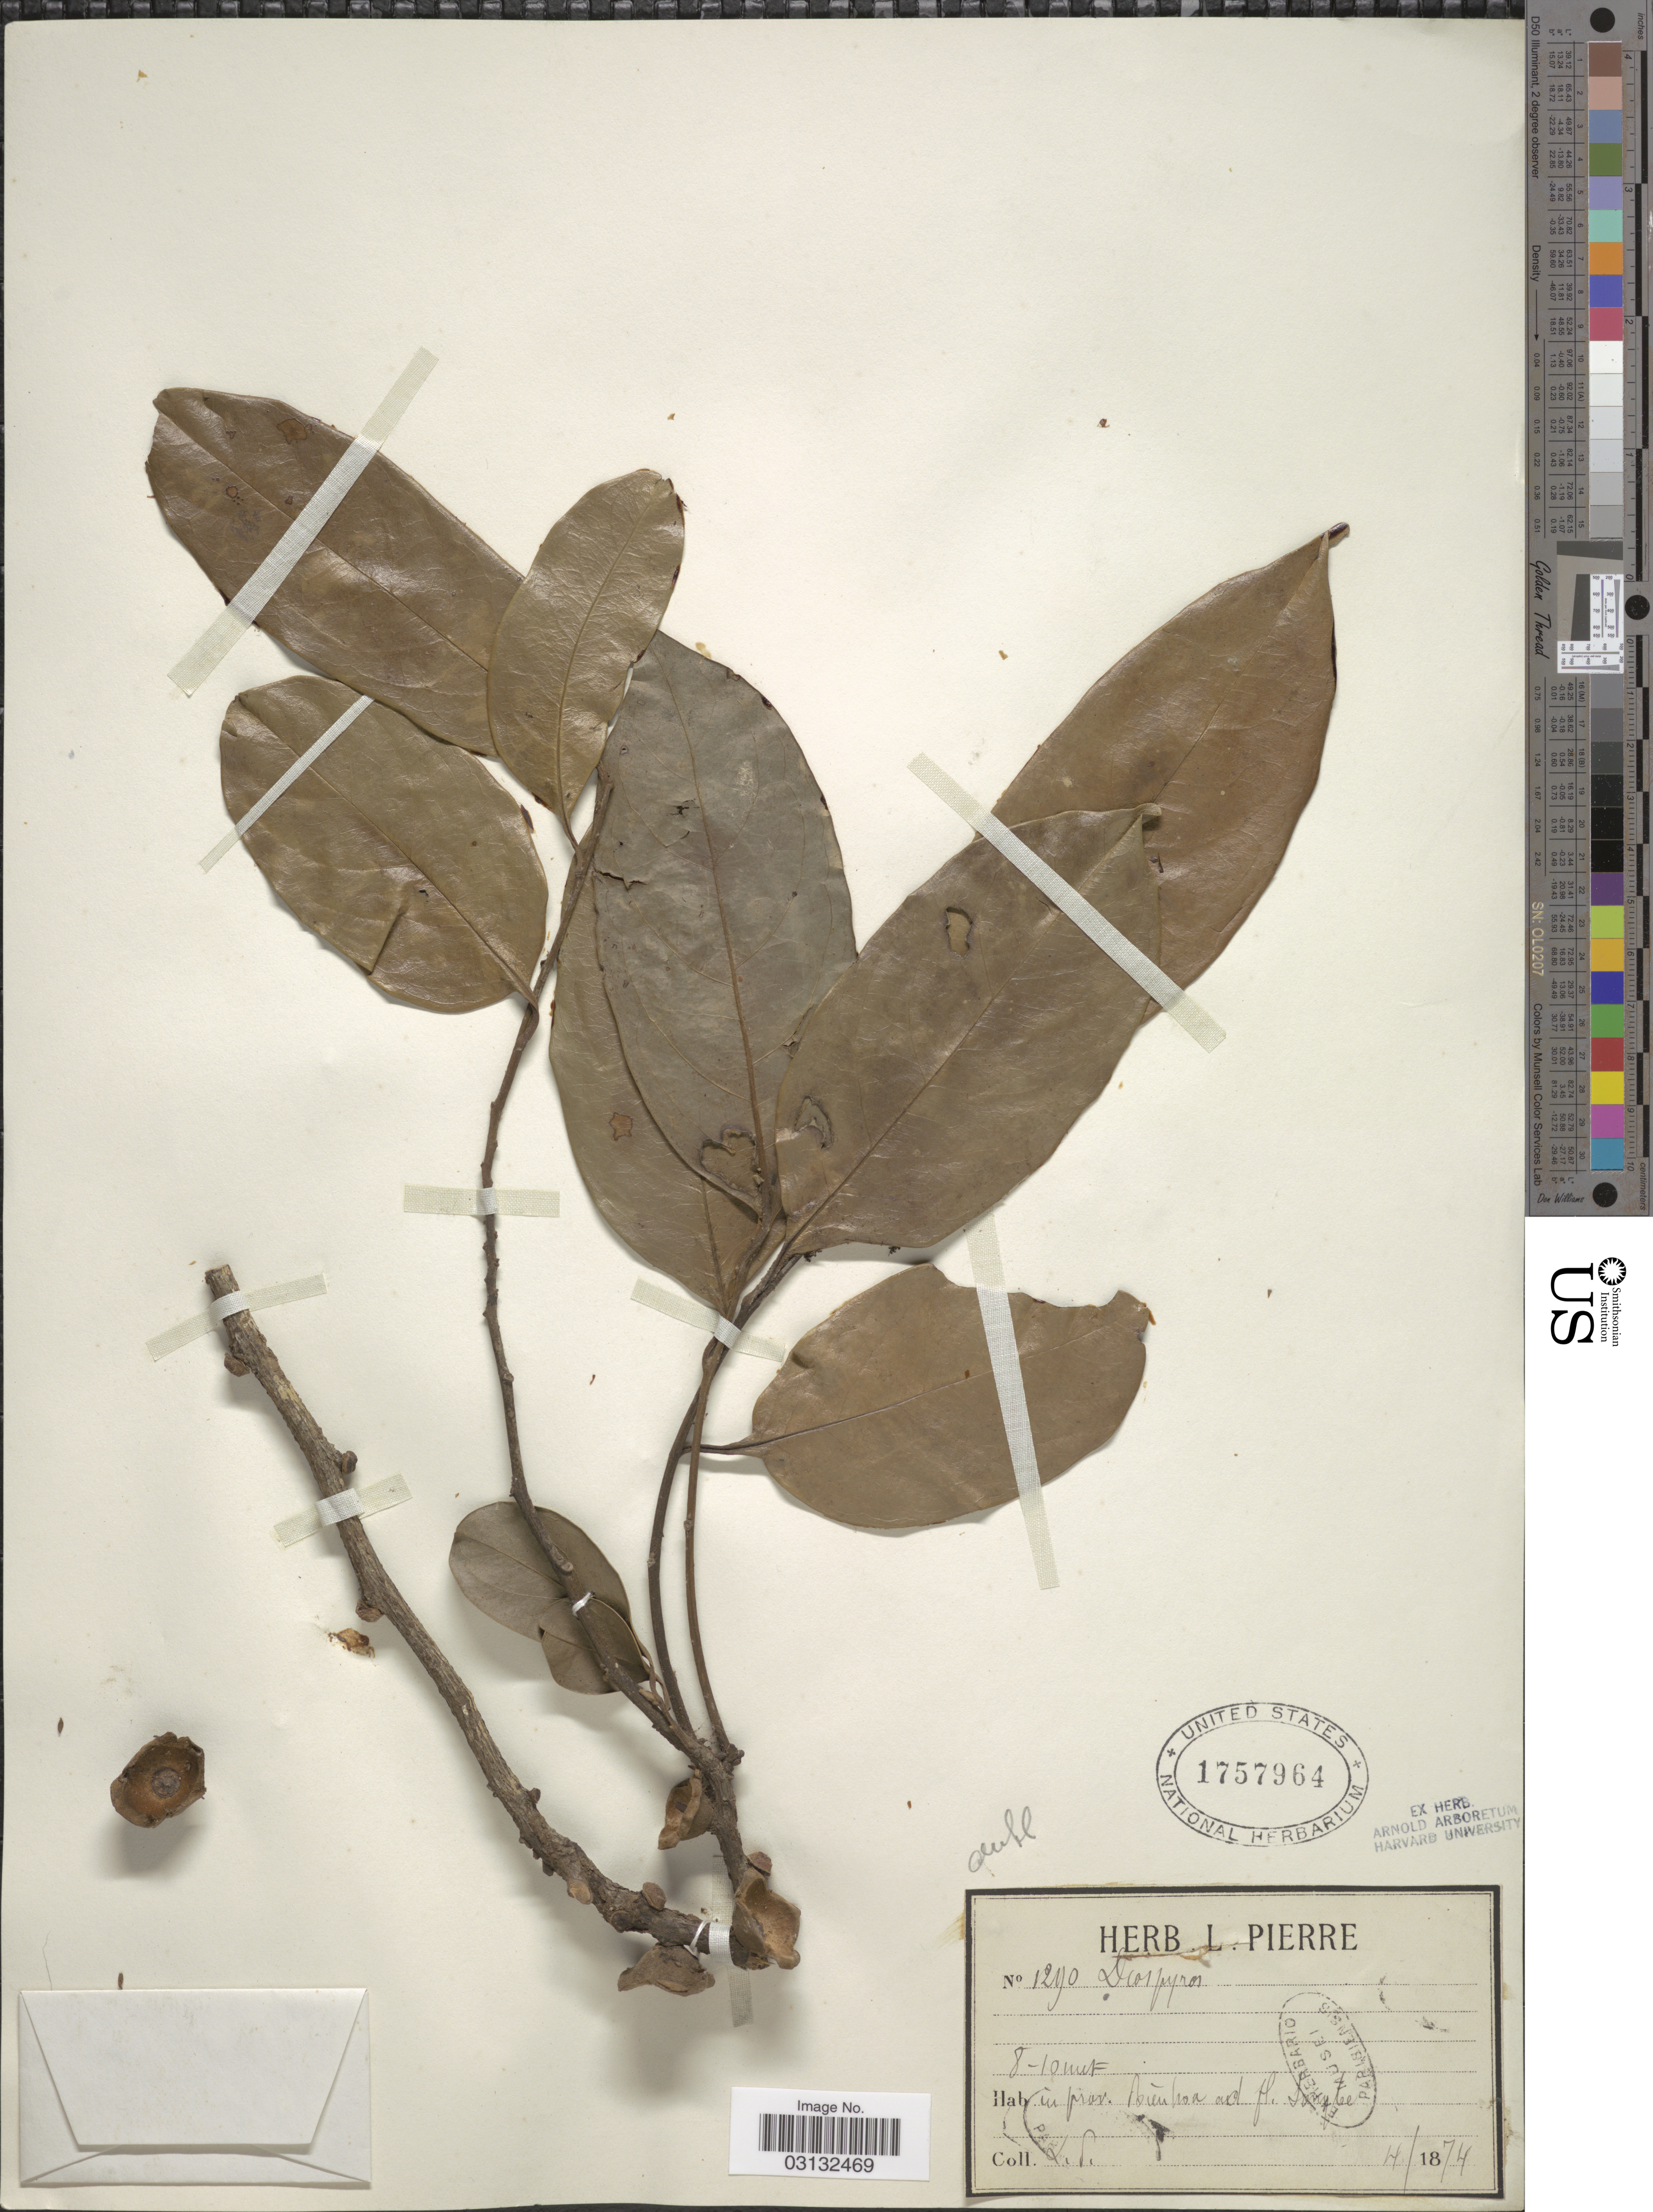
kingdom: Plantae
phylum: Tracheophyta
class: Magnoliopsida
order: Ericales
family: Ebenaceae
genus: Diospyros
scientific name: Diospyros sp.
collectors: L. Pierre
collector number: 1290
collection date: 1874-04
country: Vietnam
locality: In prov. Bienhoa ad fl. Songlu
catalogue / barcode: US 1757964